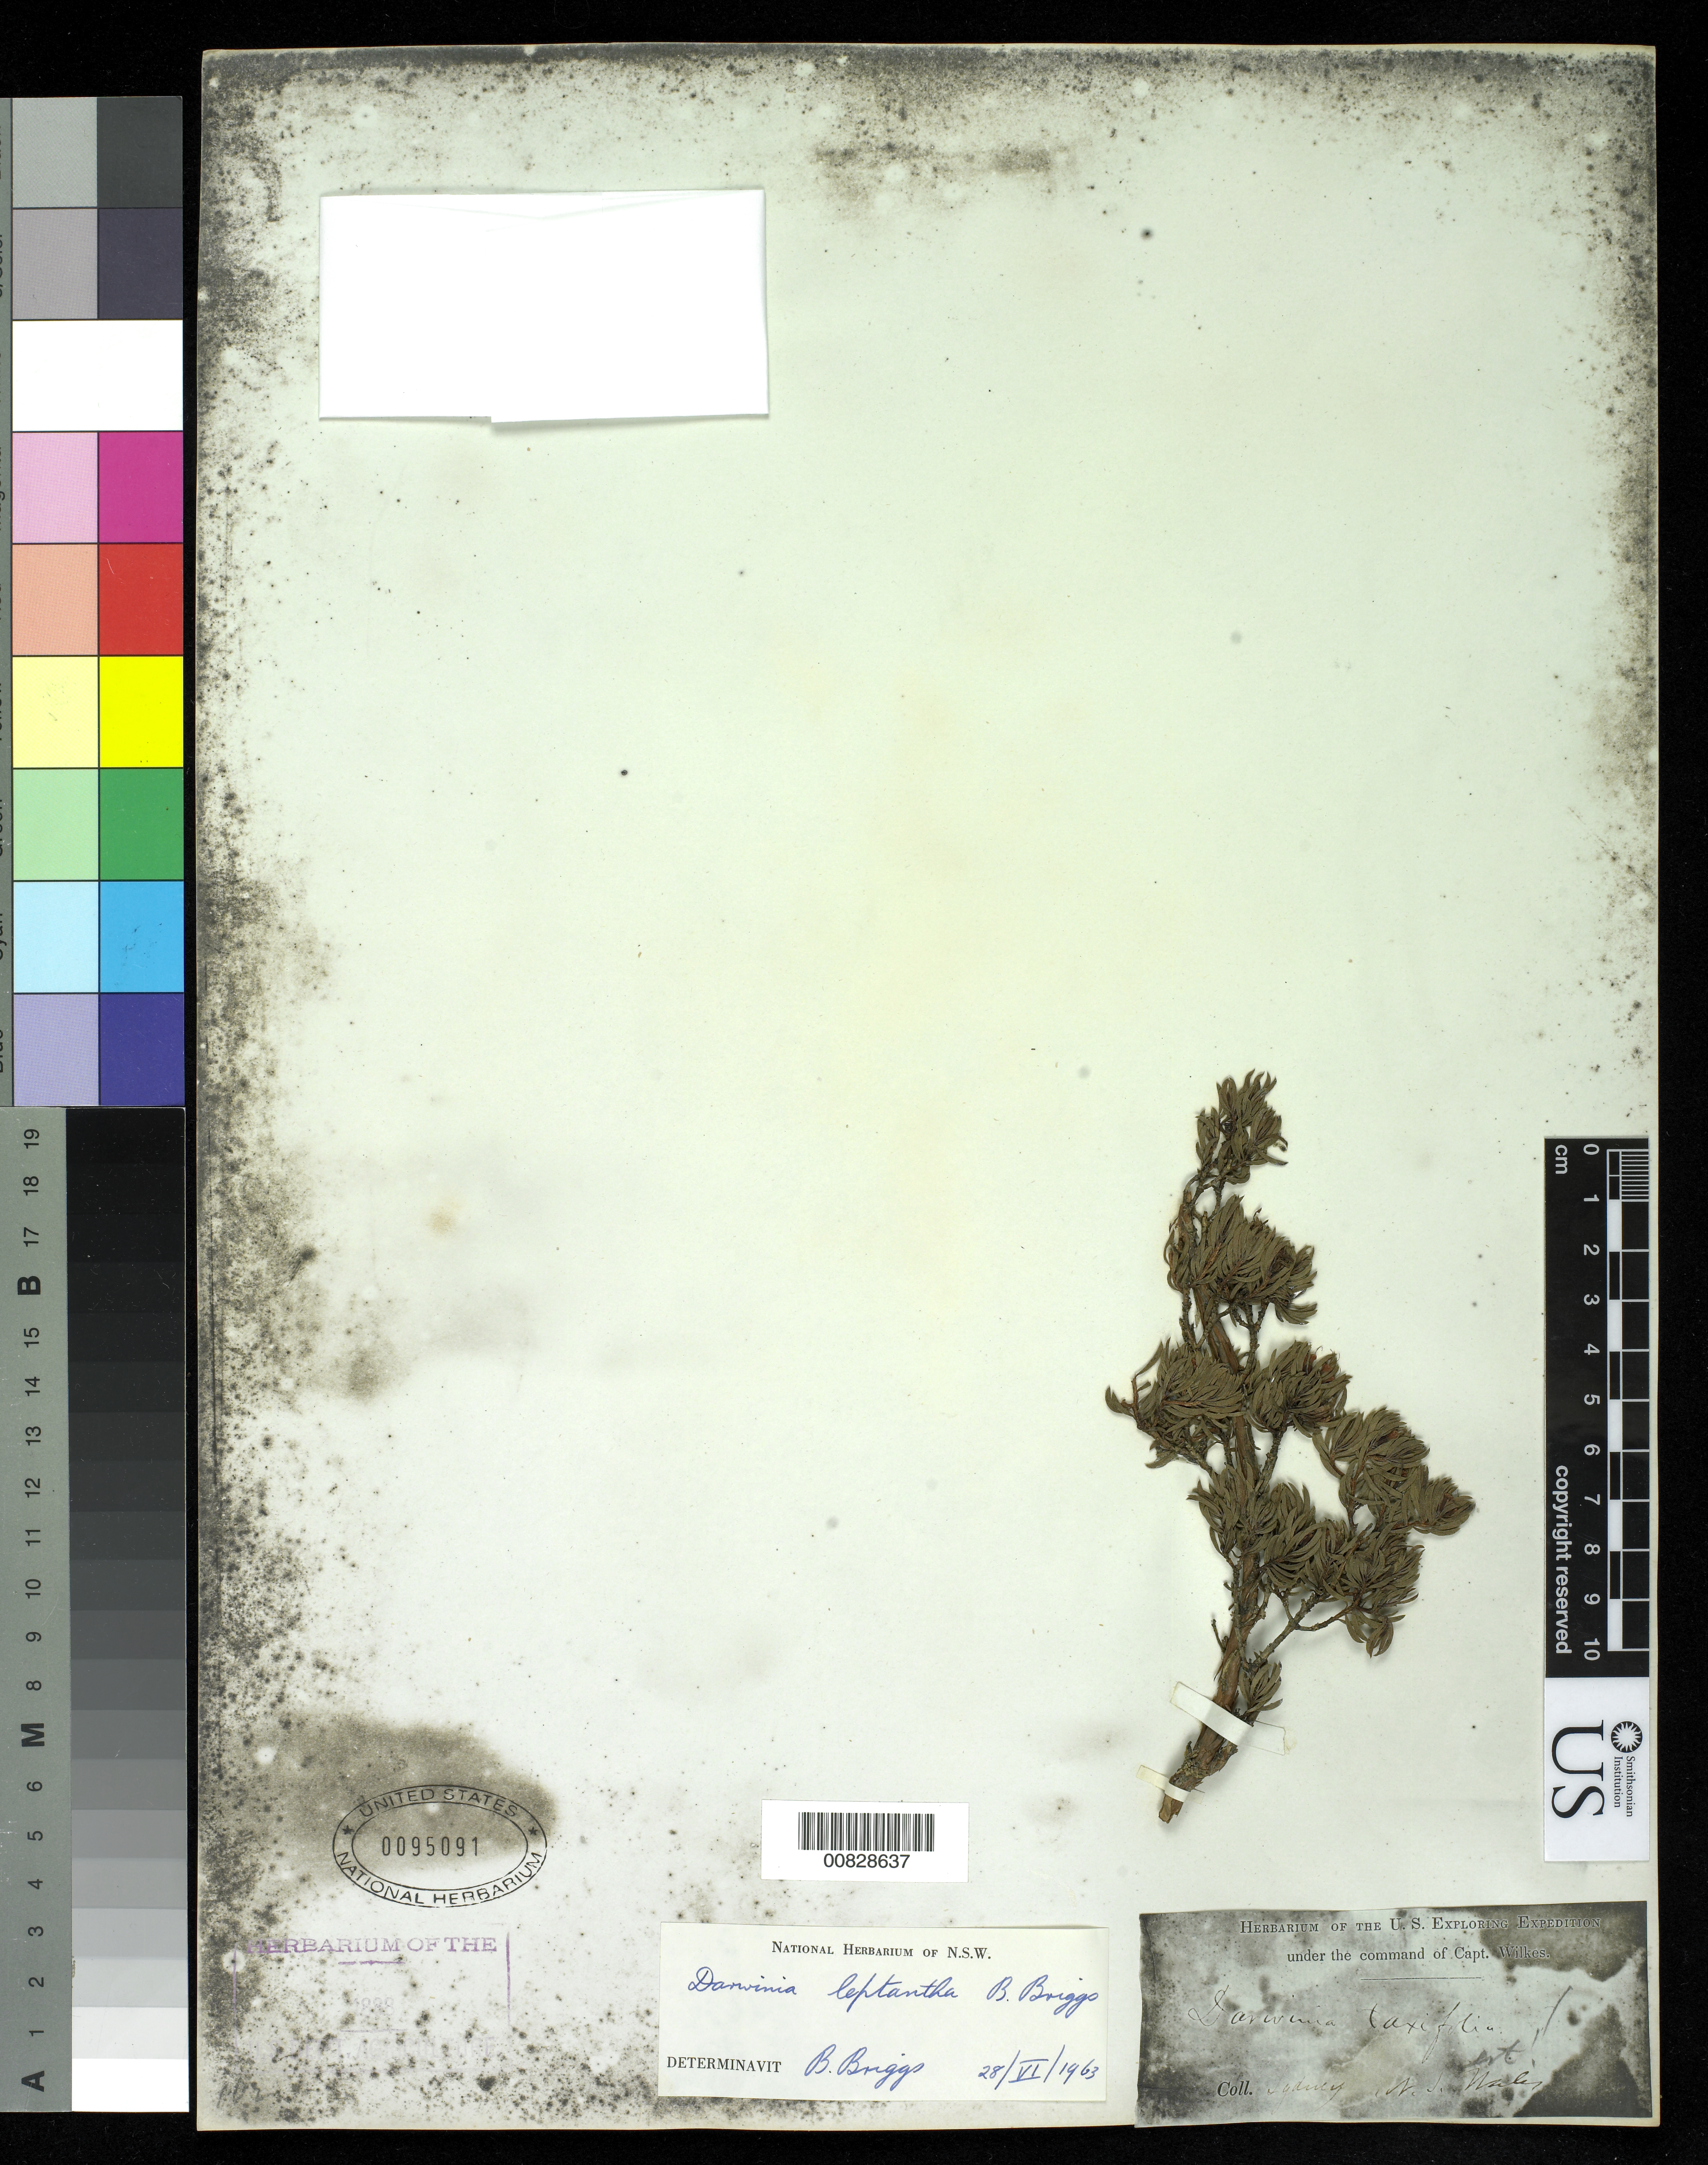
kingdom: Plantae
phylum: Tracheophyta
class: Magnoliopsida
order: Myrtales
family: Myrtaceae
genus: Darwinia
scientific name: Darwinia leptantha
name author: B.G. Briggs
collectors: Wilkes Explor. Exped.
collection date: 1838/1842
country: Australia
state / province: New South Wales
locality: Sydney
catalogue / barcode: US 95091